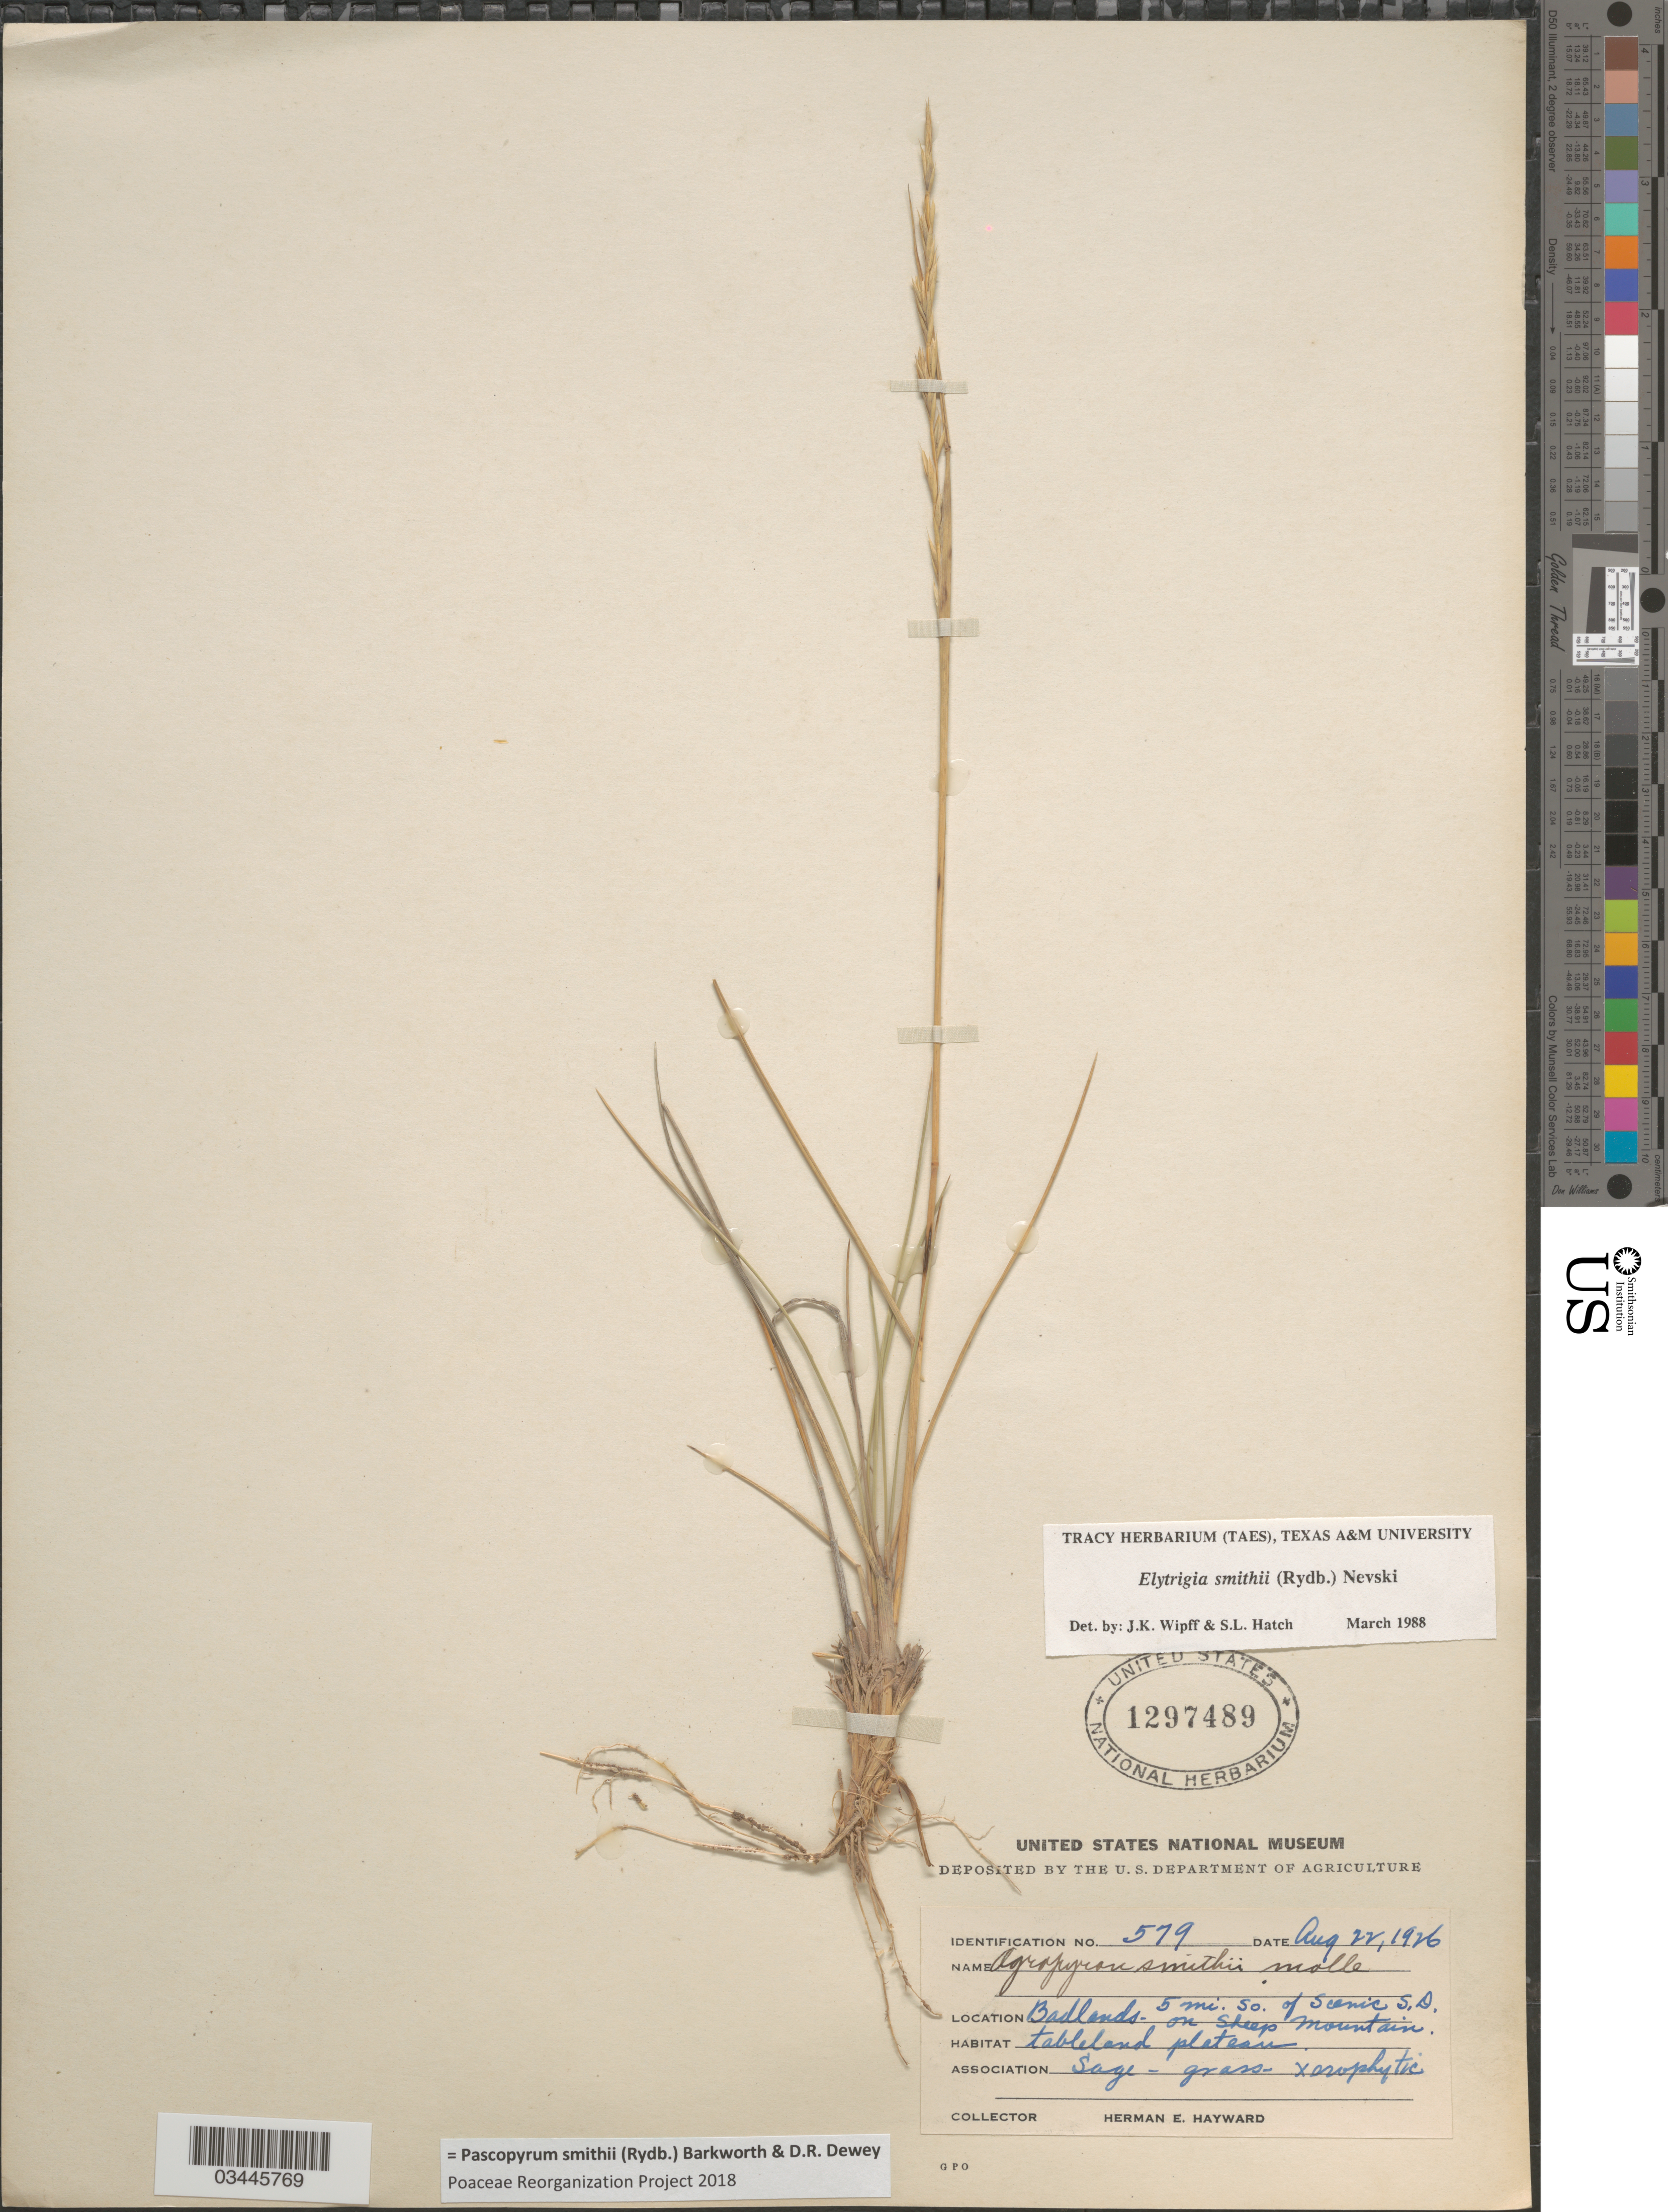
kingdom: Plantae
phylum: Tracheophyta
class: Liliopsida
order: Poales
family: Poaceae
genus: Pascopyrum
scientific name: Pascopyrum smithii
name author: (Rydb.) Barkworth & Dewey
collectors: H. Hayward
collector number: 579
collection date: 1926-08-22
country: United States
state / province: South Dakota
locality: Badlands. 5 mi. So. of Scenic on Sheep Mountain. Tableland plateau.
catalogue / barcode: US 1297489